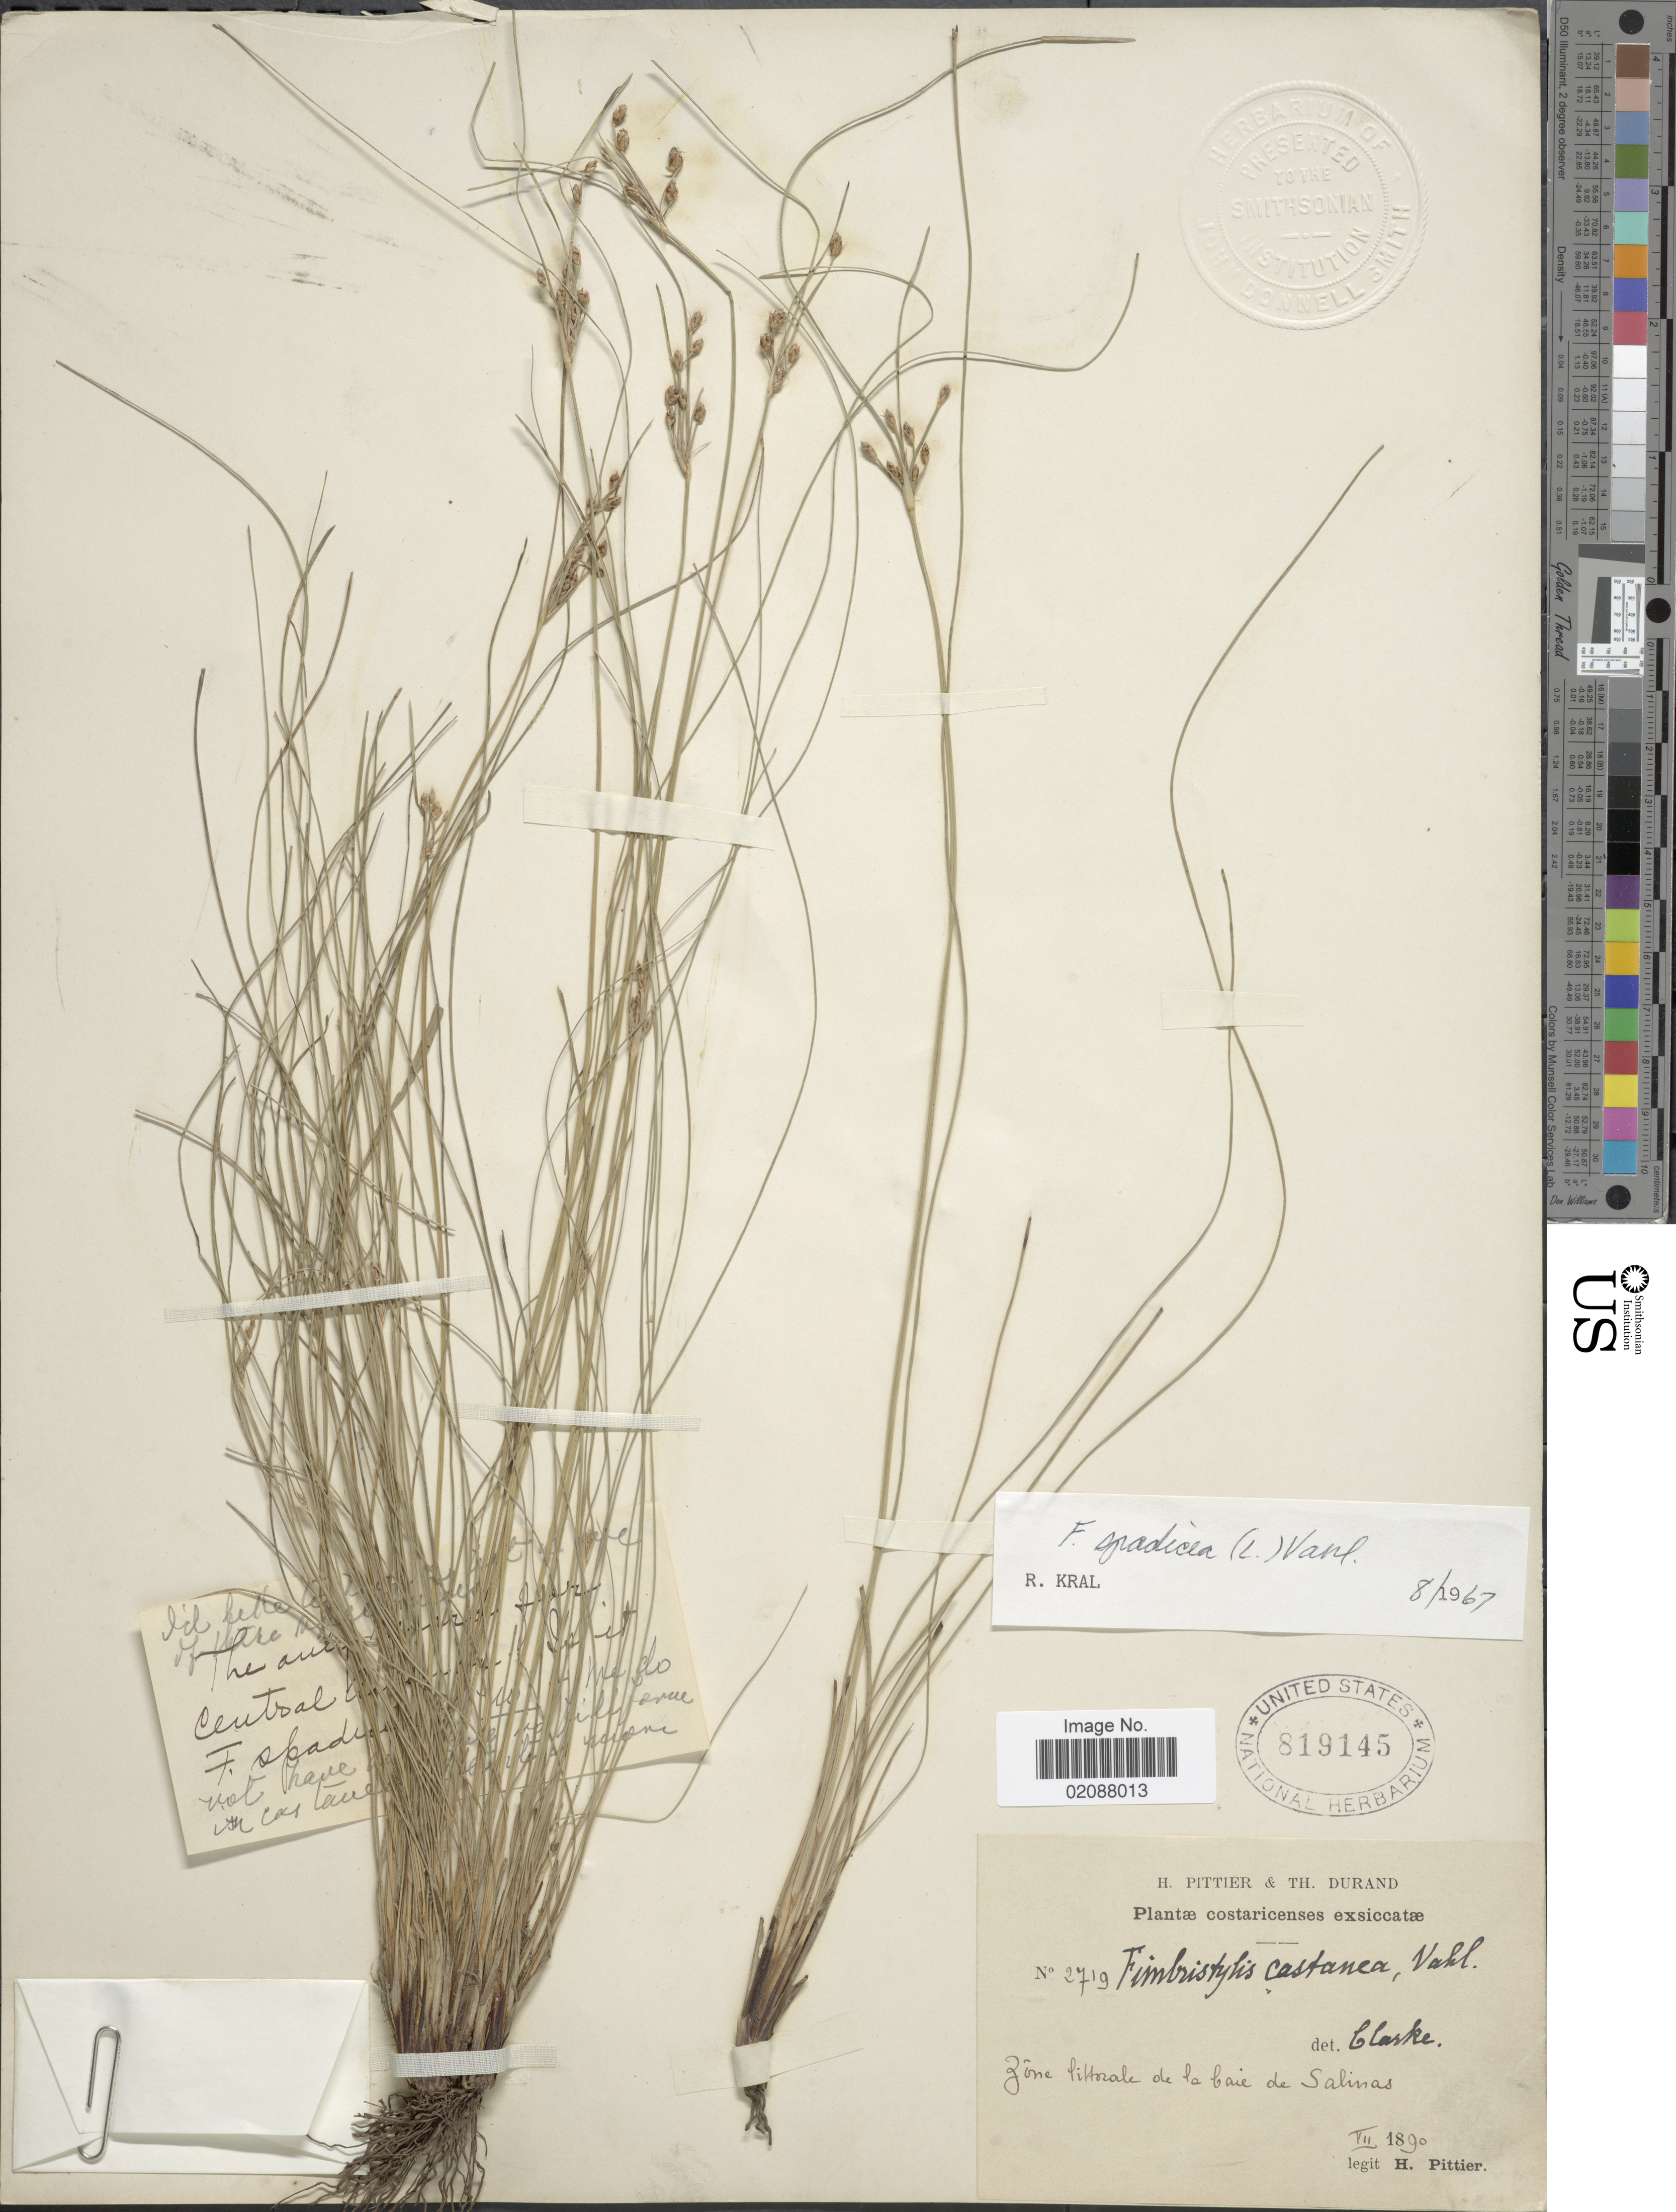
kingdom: Plantae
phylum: Tracheophyta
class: Liliopsida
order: Poales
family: Cyperaceae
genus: Fimbristylis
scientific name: Fimbristylis spadicea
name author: (L.) Vahl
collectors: H. F. Pittier & T. Durand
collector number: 2719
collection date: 1890-07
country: Puerto Rico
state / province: Salinas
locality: Zone littorale de la baie de Salinas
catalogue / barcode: US 819145